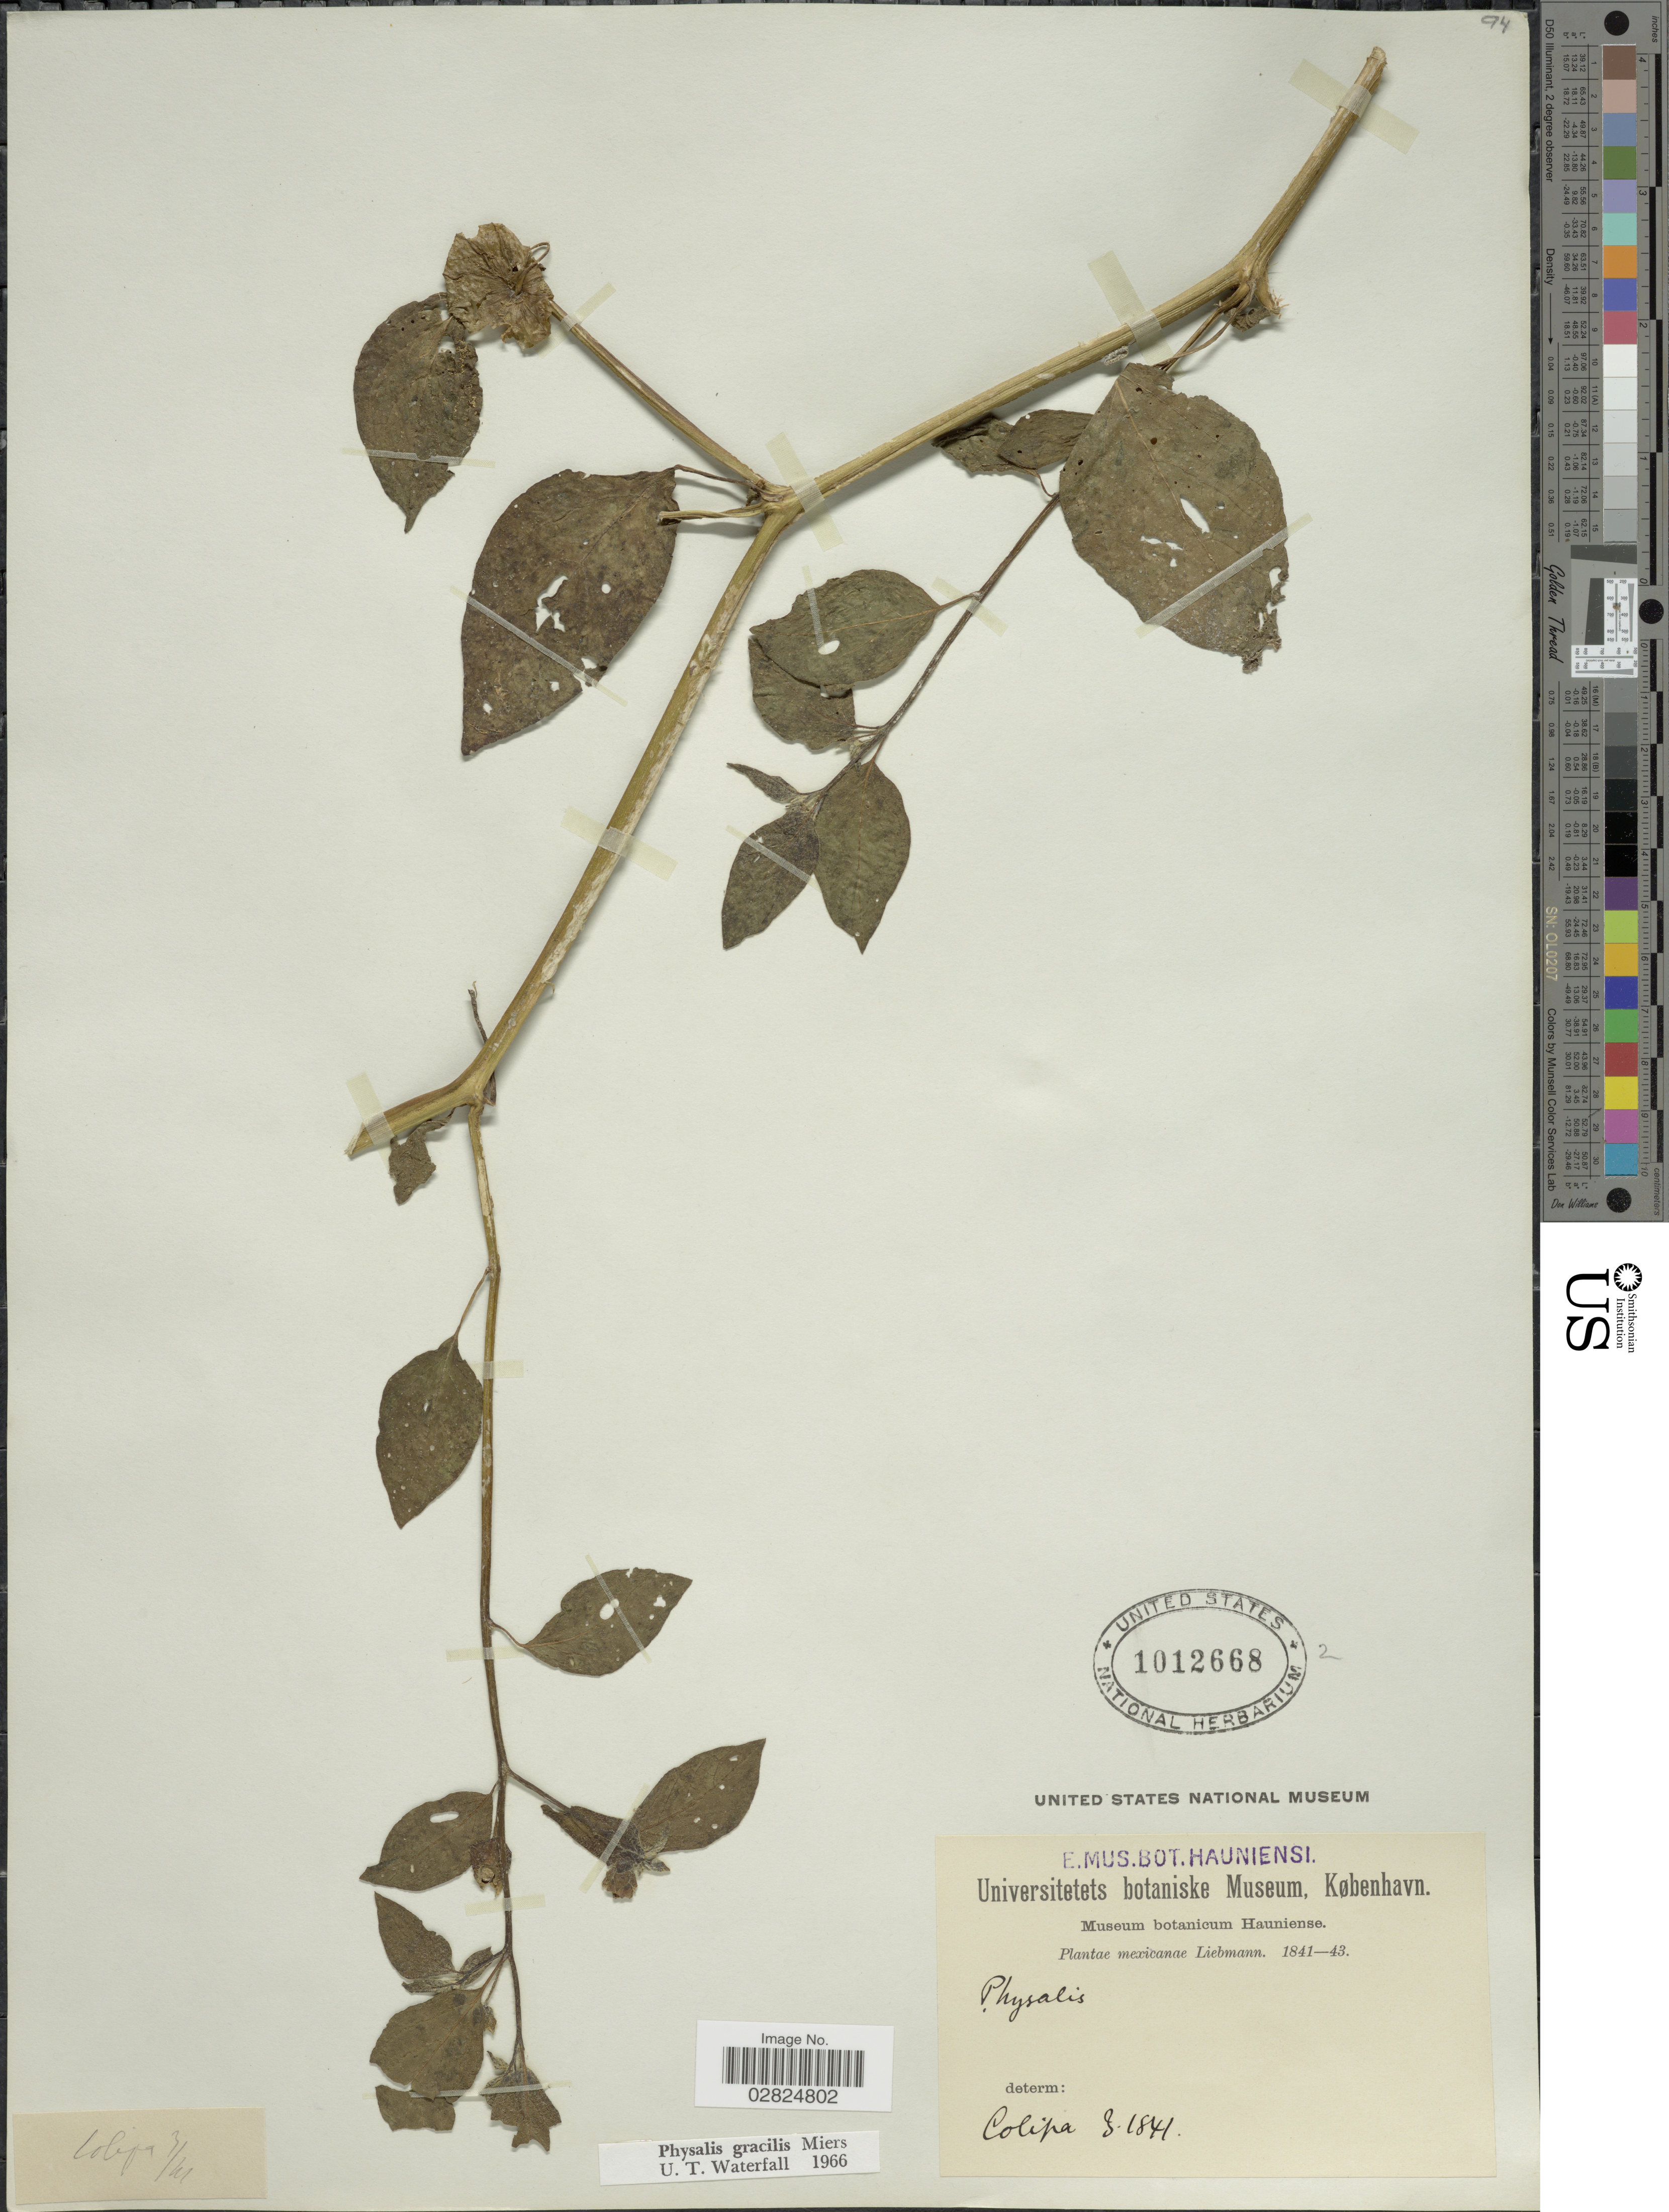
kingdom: Plantae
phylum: Tracheophyta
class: Magnoliopsida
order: Solanales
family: Solanaceae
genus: Physalis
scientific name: Physalis gracilis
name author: Miers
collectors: Liebmann, --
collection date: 1841-03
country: Mexico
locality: Colipa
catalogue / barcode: US 1012668